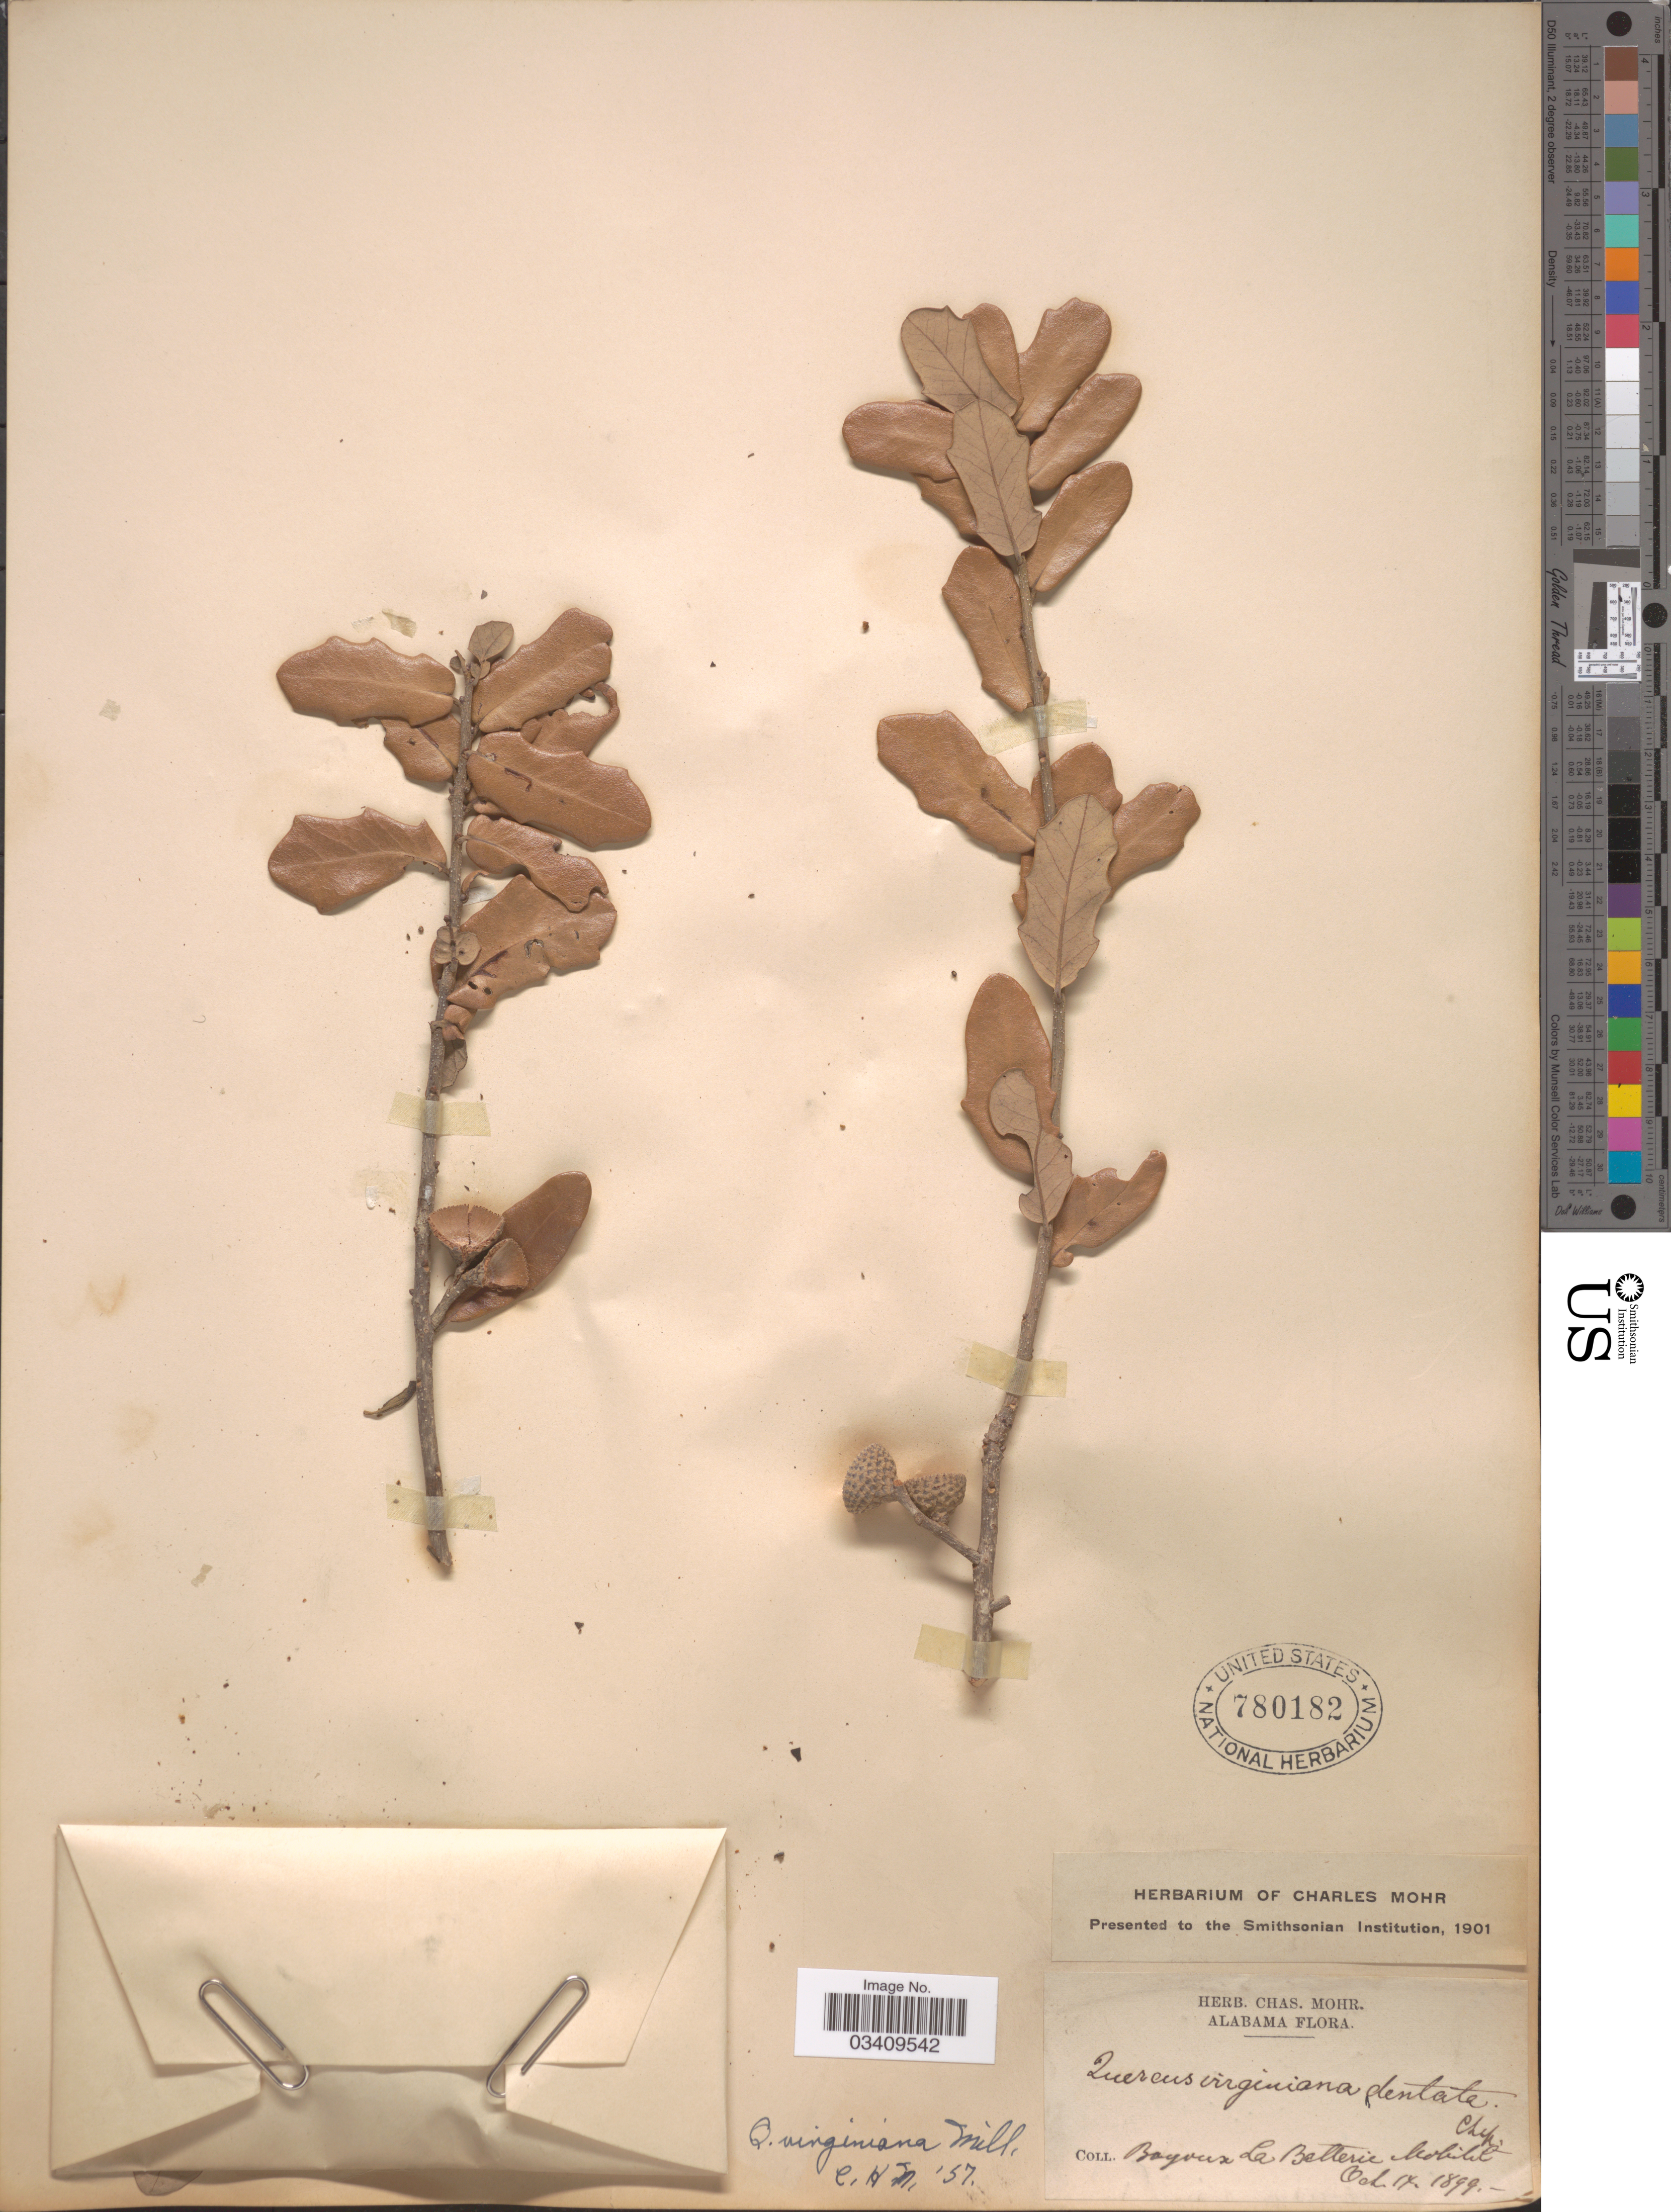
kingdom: Plantae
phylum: Tracheophyta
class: Magnoliopsida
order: Fagales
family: Fagaceae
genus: Quercus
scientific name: Quercus virginiana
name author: Mill.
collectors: ex herb. Charles Mohr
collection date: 1899-10-14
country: United States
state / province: Alabama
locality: Bayoux La Batterie Mobile.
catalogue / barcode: US 780182